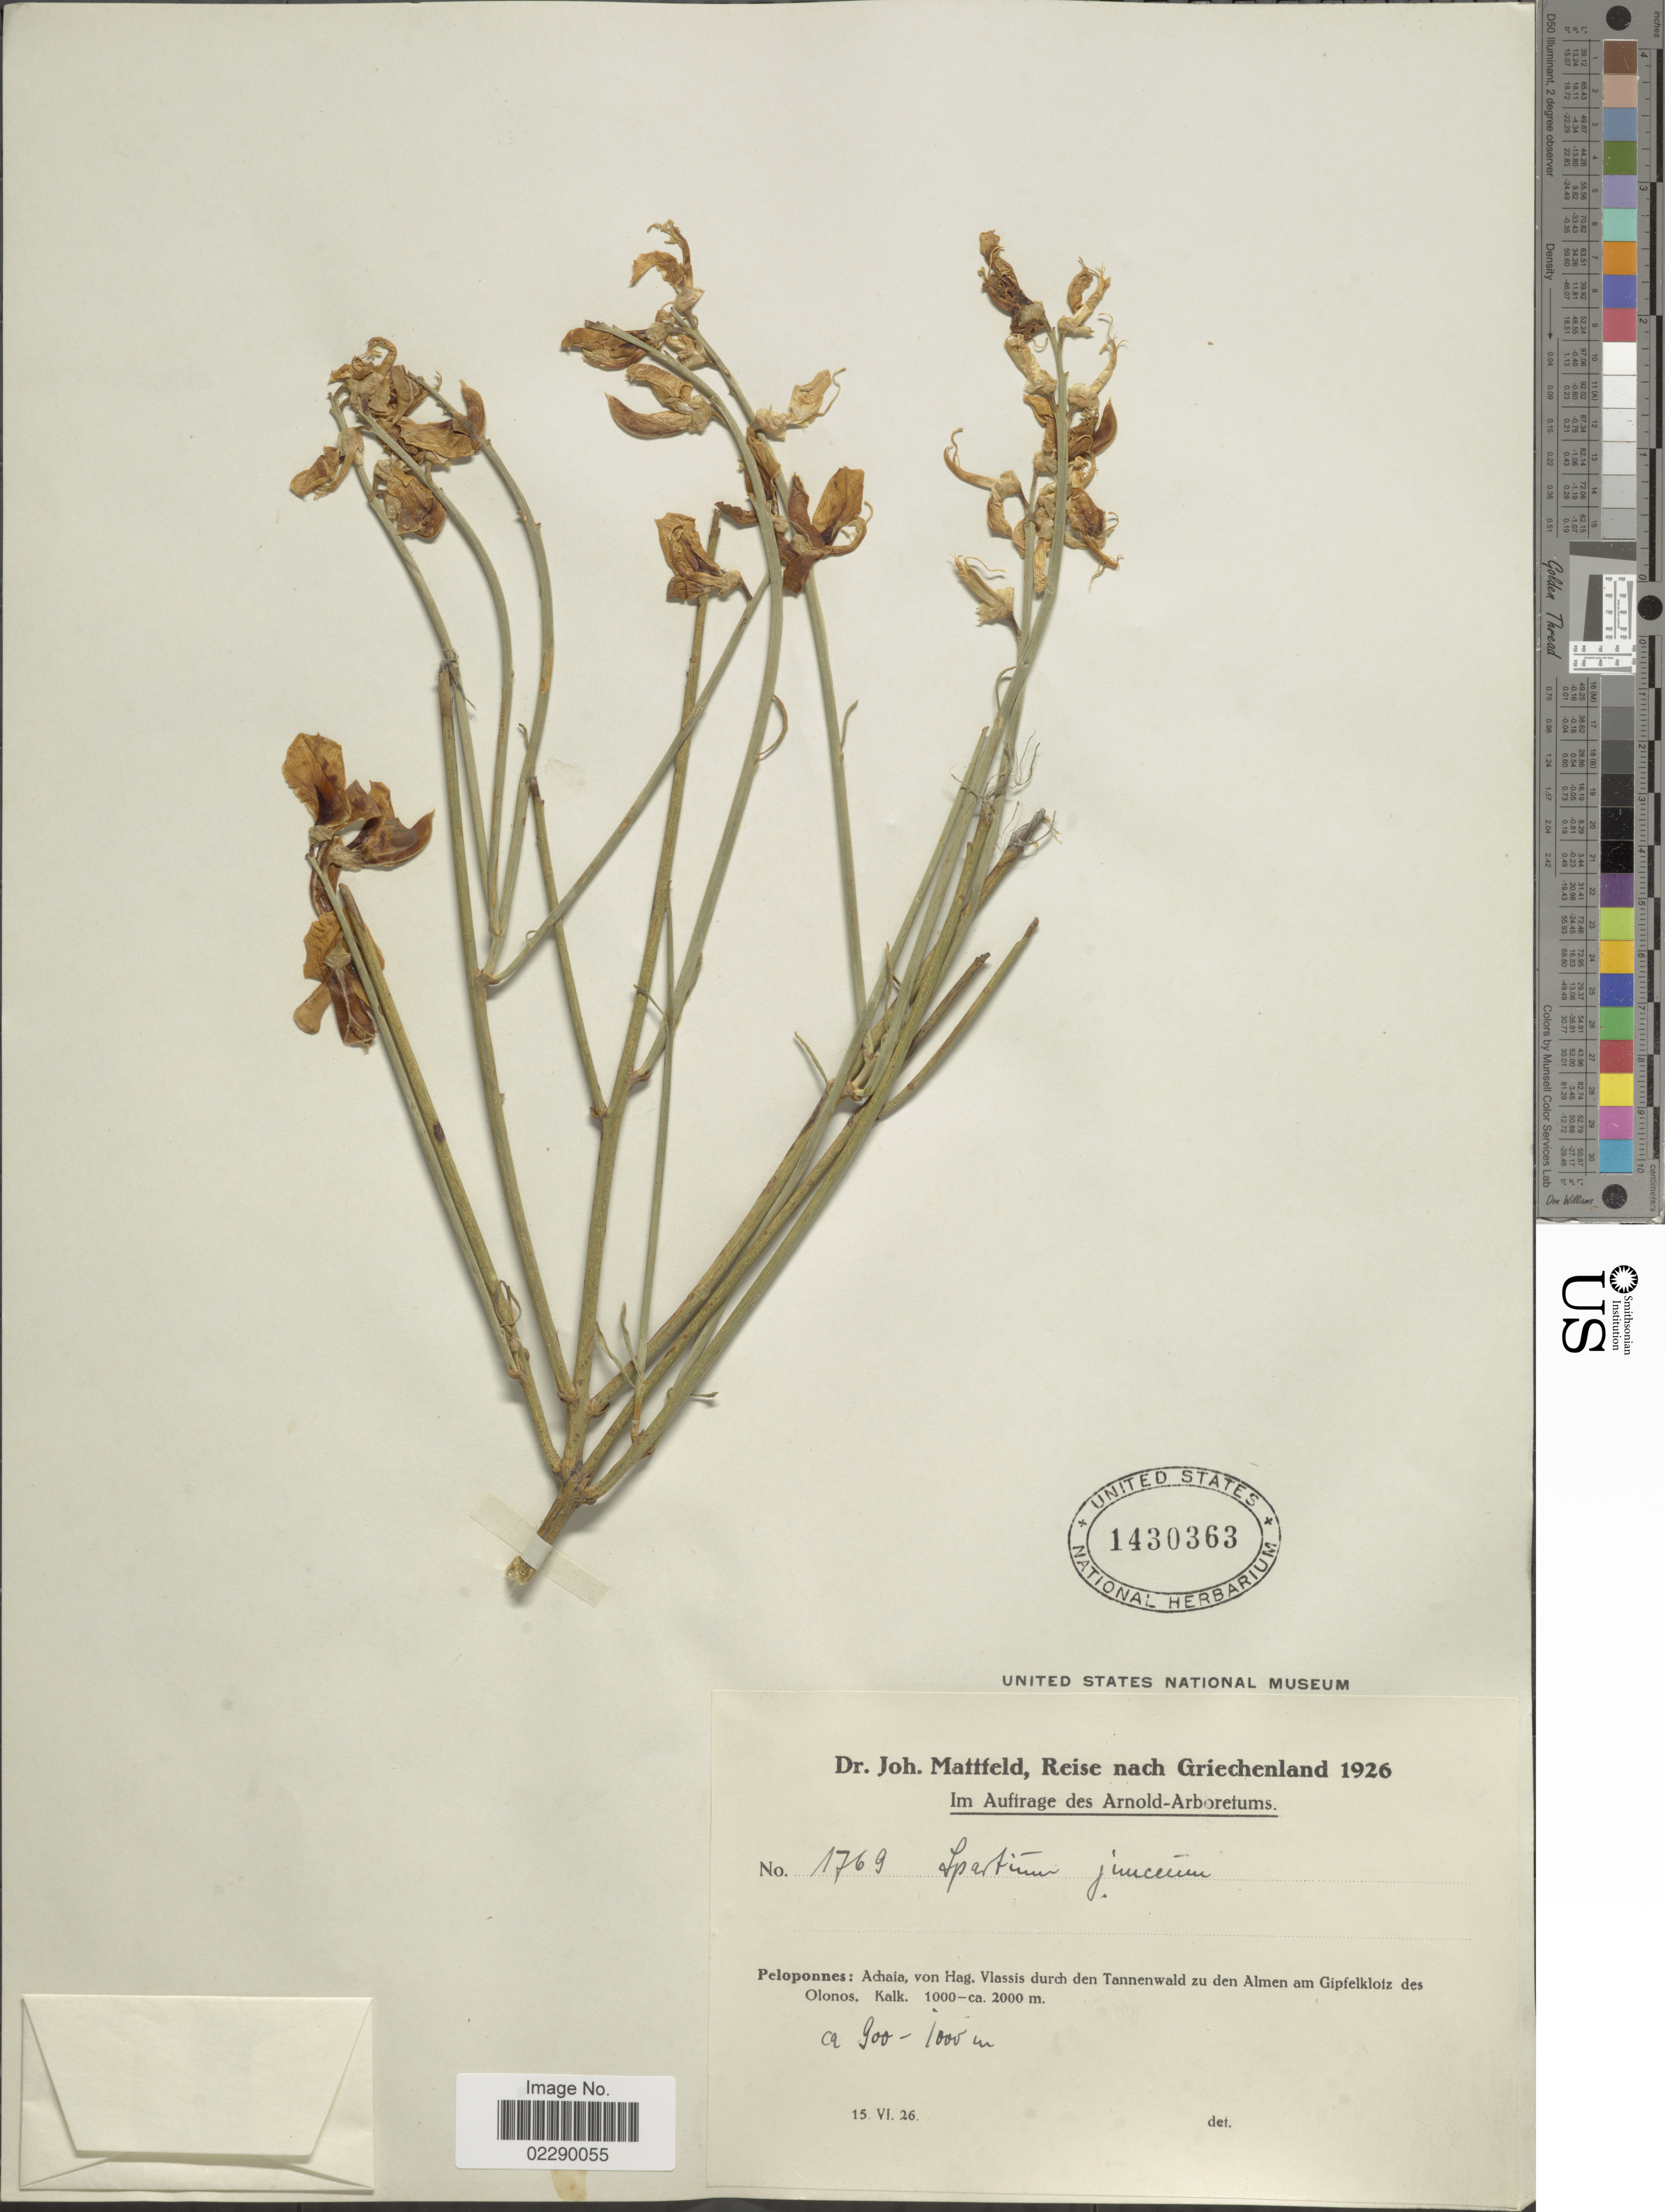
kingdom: Plantae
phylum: Tracheophyta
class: Magnoliopsida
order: Fabales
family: Fabaceae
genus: Spartium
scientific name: Spartium junceum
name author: L.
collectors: J. Mattfeld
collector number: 1769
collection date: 1926-06-15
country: Greece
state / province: Peloponnese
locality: Peloponnes: Achaia, von Hag. Vlassis durch den Tannenwald zu den Almen am Gipfelklotz des Olonos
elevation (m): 1000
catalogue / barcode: US 1430363